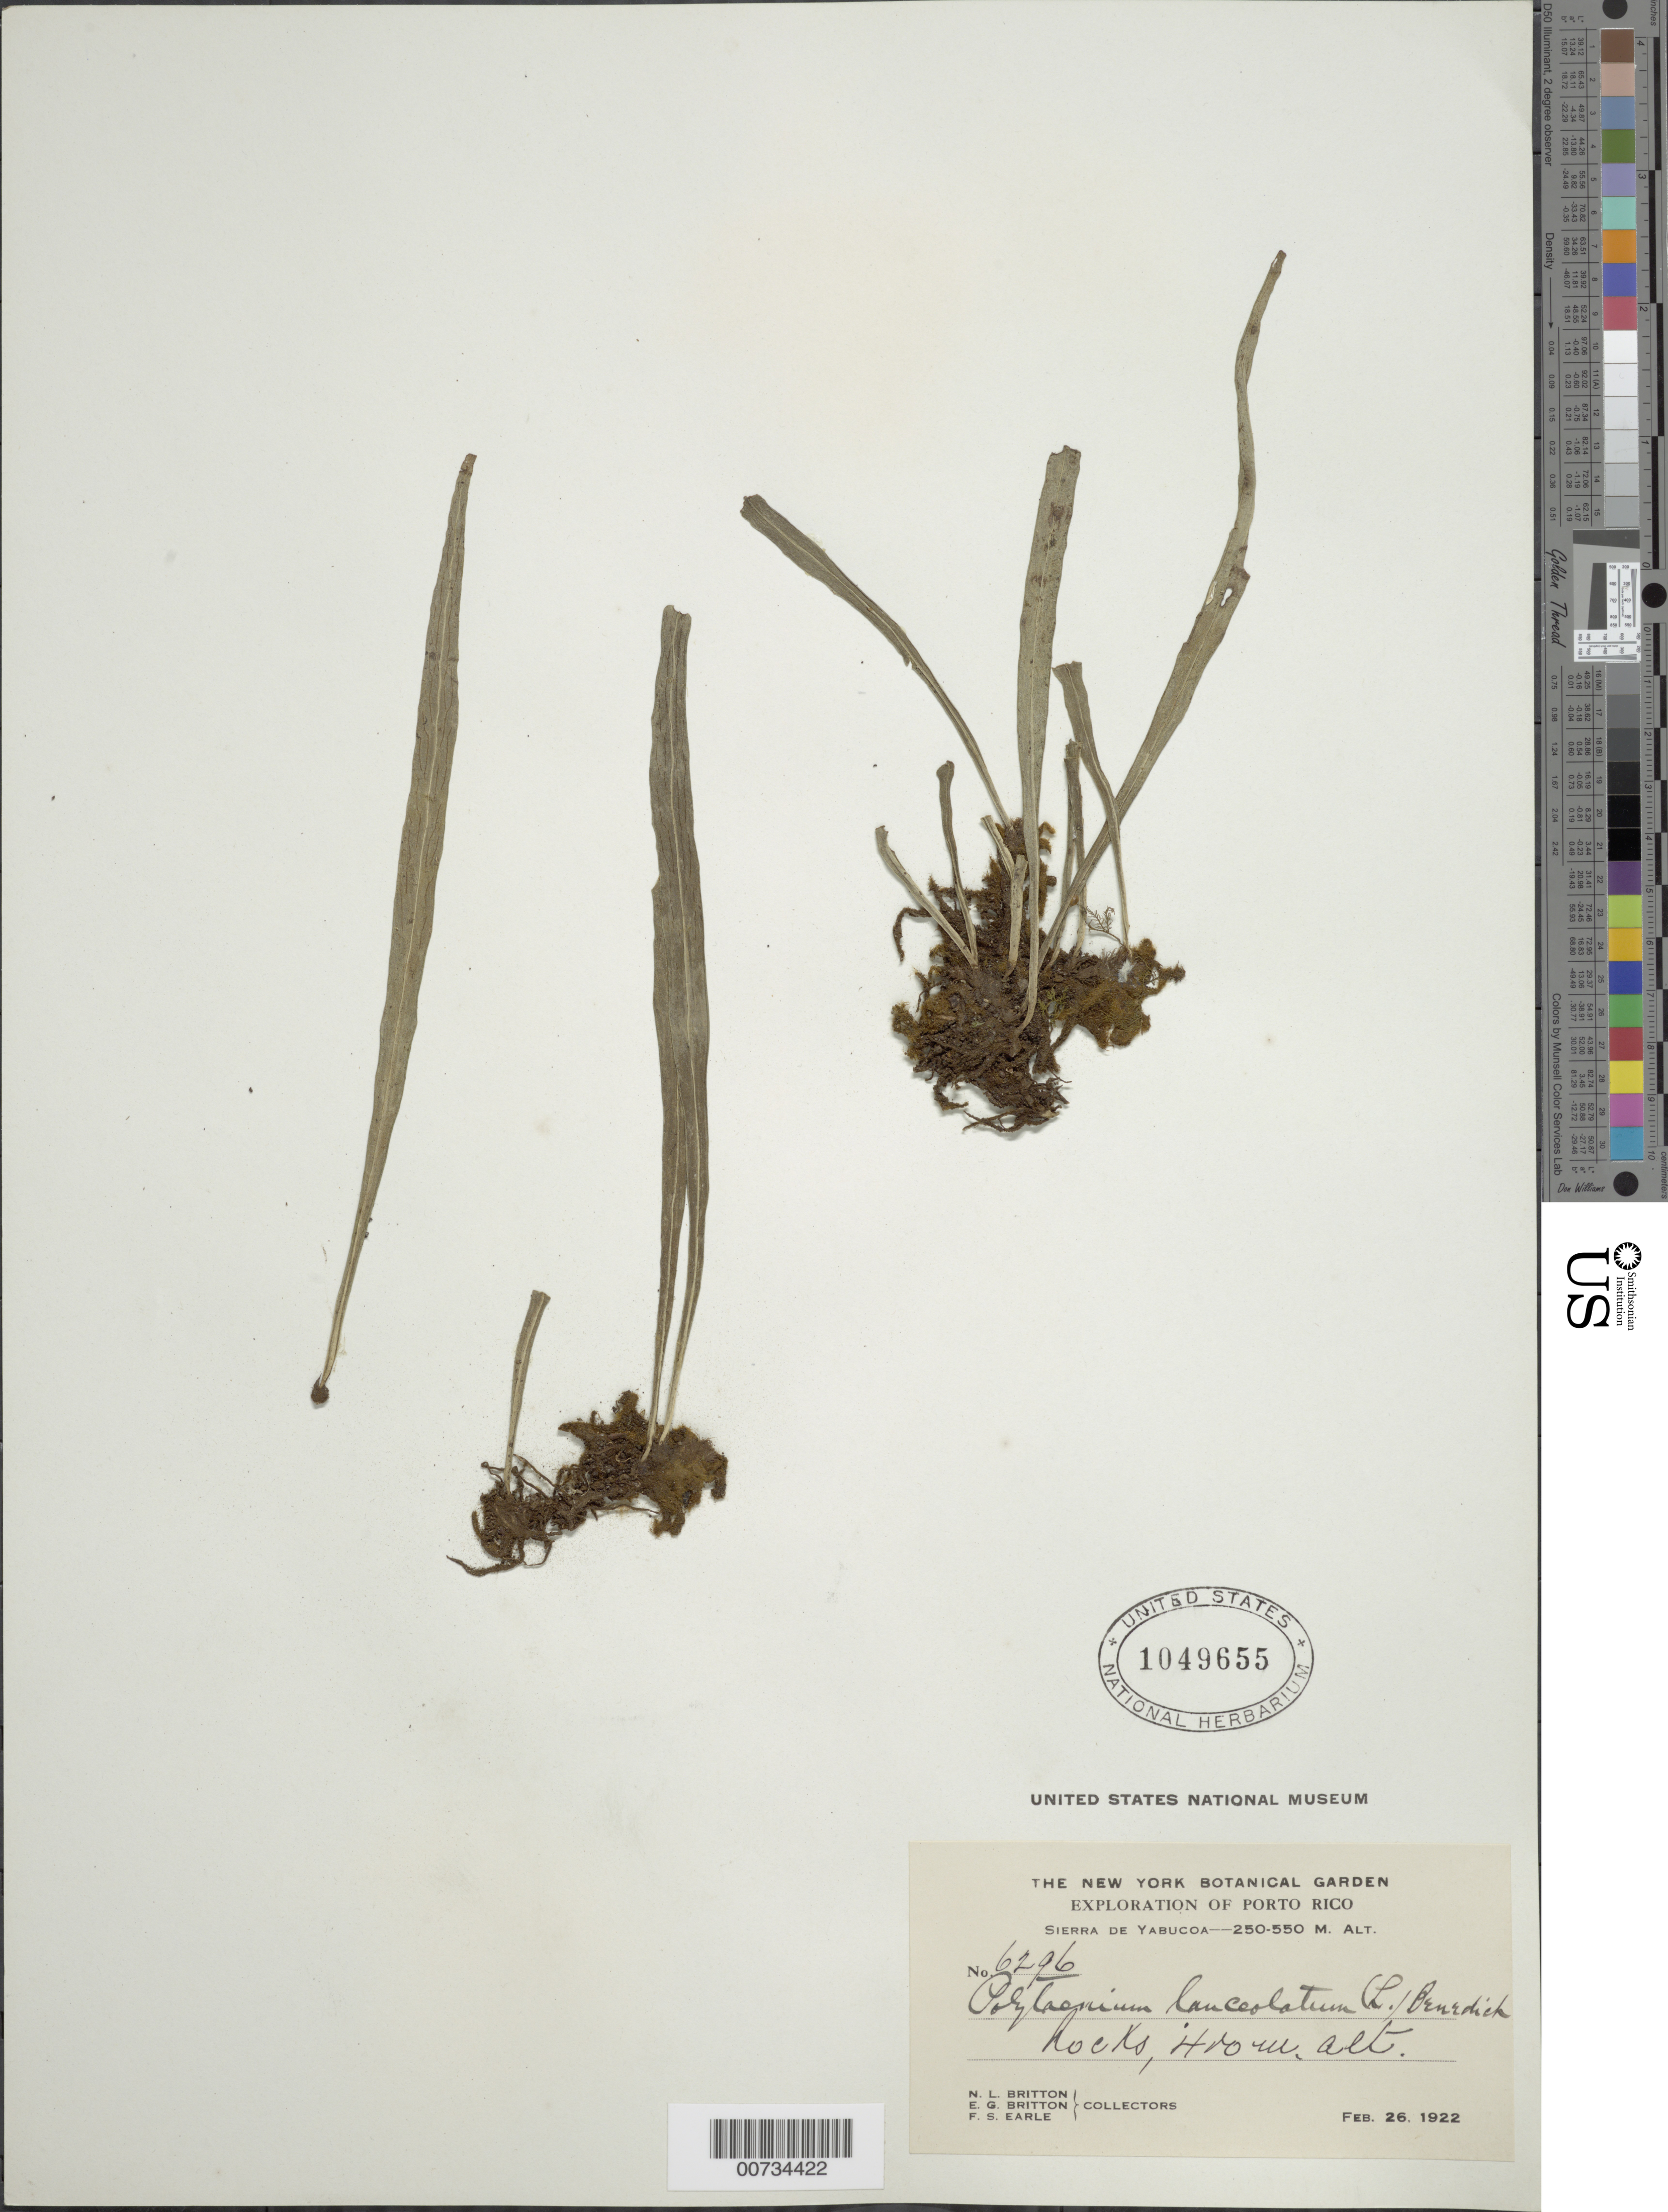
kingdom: Plantae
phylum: Tracheophyta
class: Polypodiopsida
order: Polypodiales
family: Pteridaceae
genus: Polytaenium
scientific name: Polytaenium lanceolatum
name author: (L.) Desv.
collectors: N. Britton, E. G. Britton & F. S. Earle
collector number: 6296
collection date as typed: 26 Feb 1922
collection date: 1922-02-26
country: Puerto Rico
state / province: Yabucoa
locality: Sierra de Yabucoa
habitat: Rocks, 400 m alt.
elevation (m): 250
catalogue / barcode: US 1049655